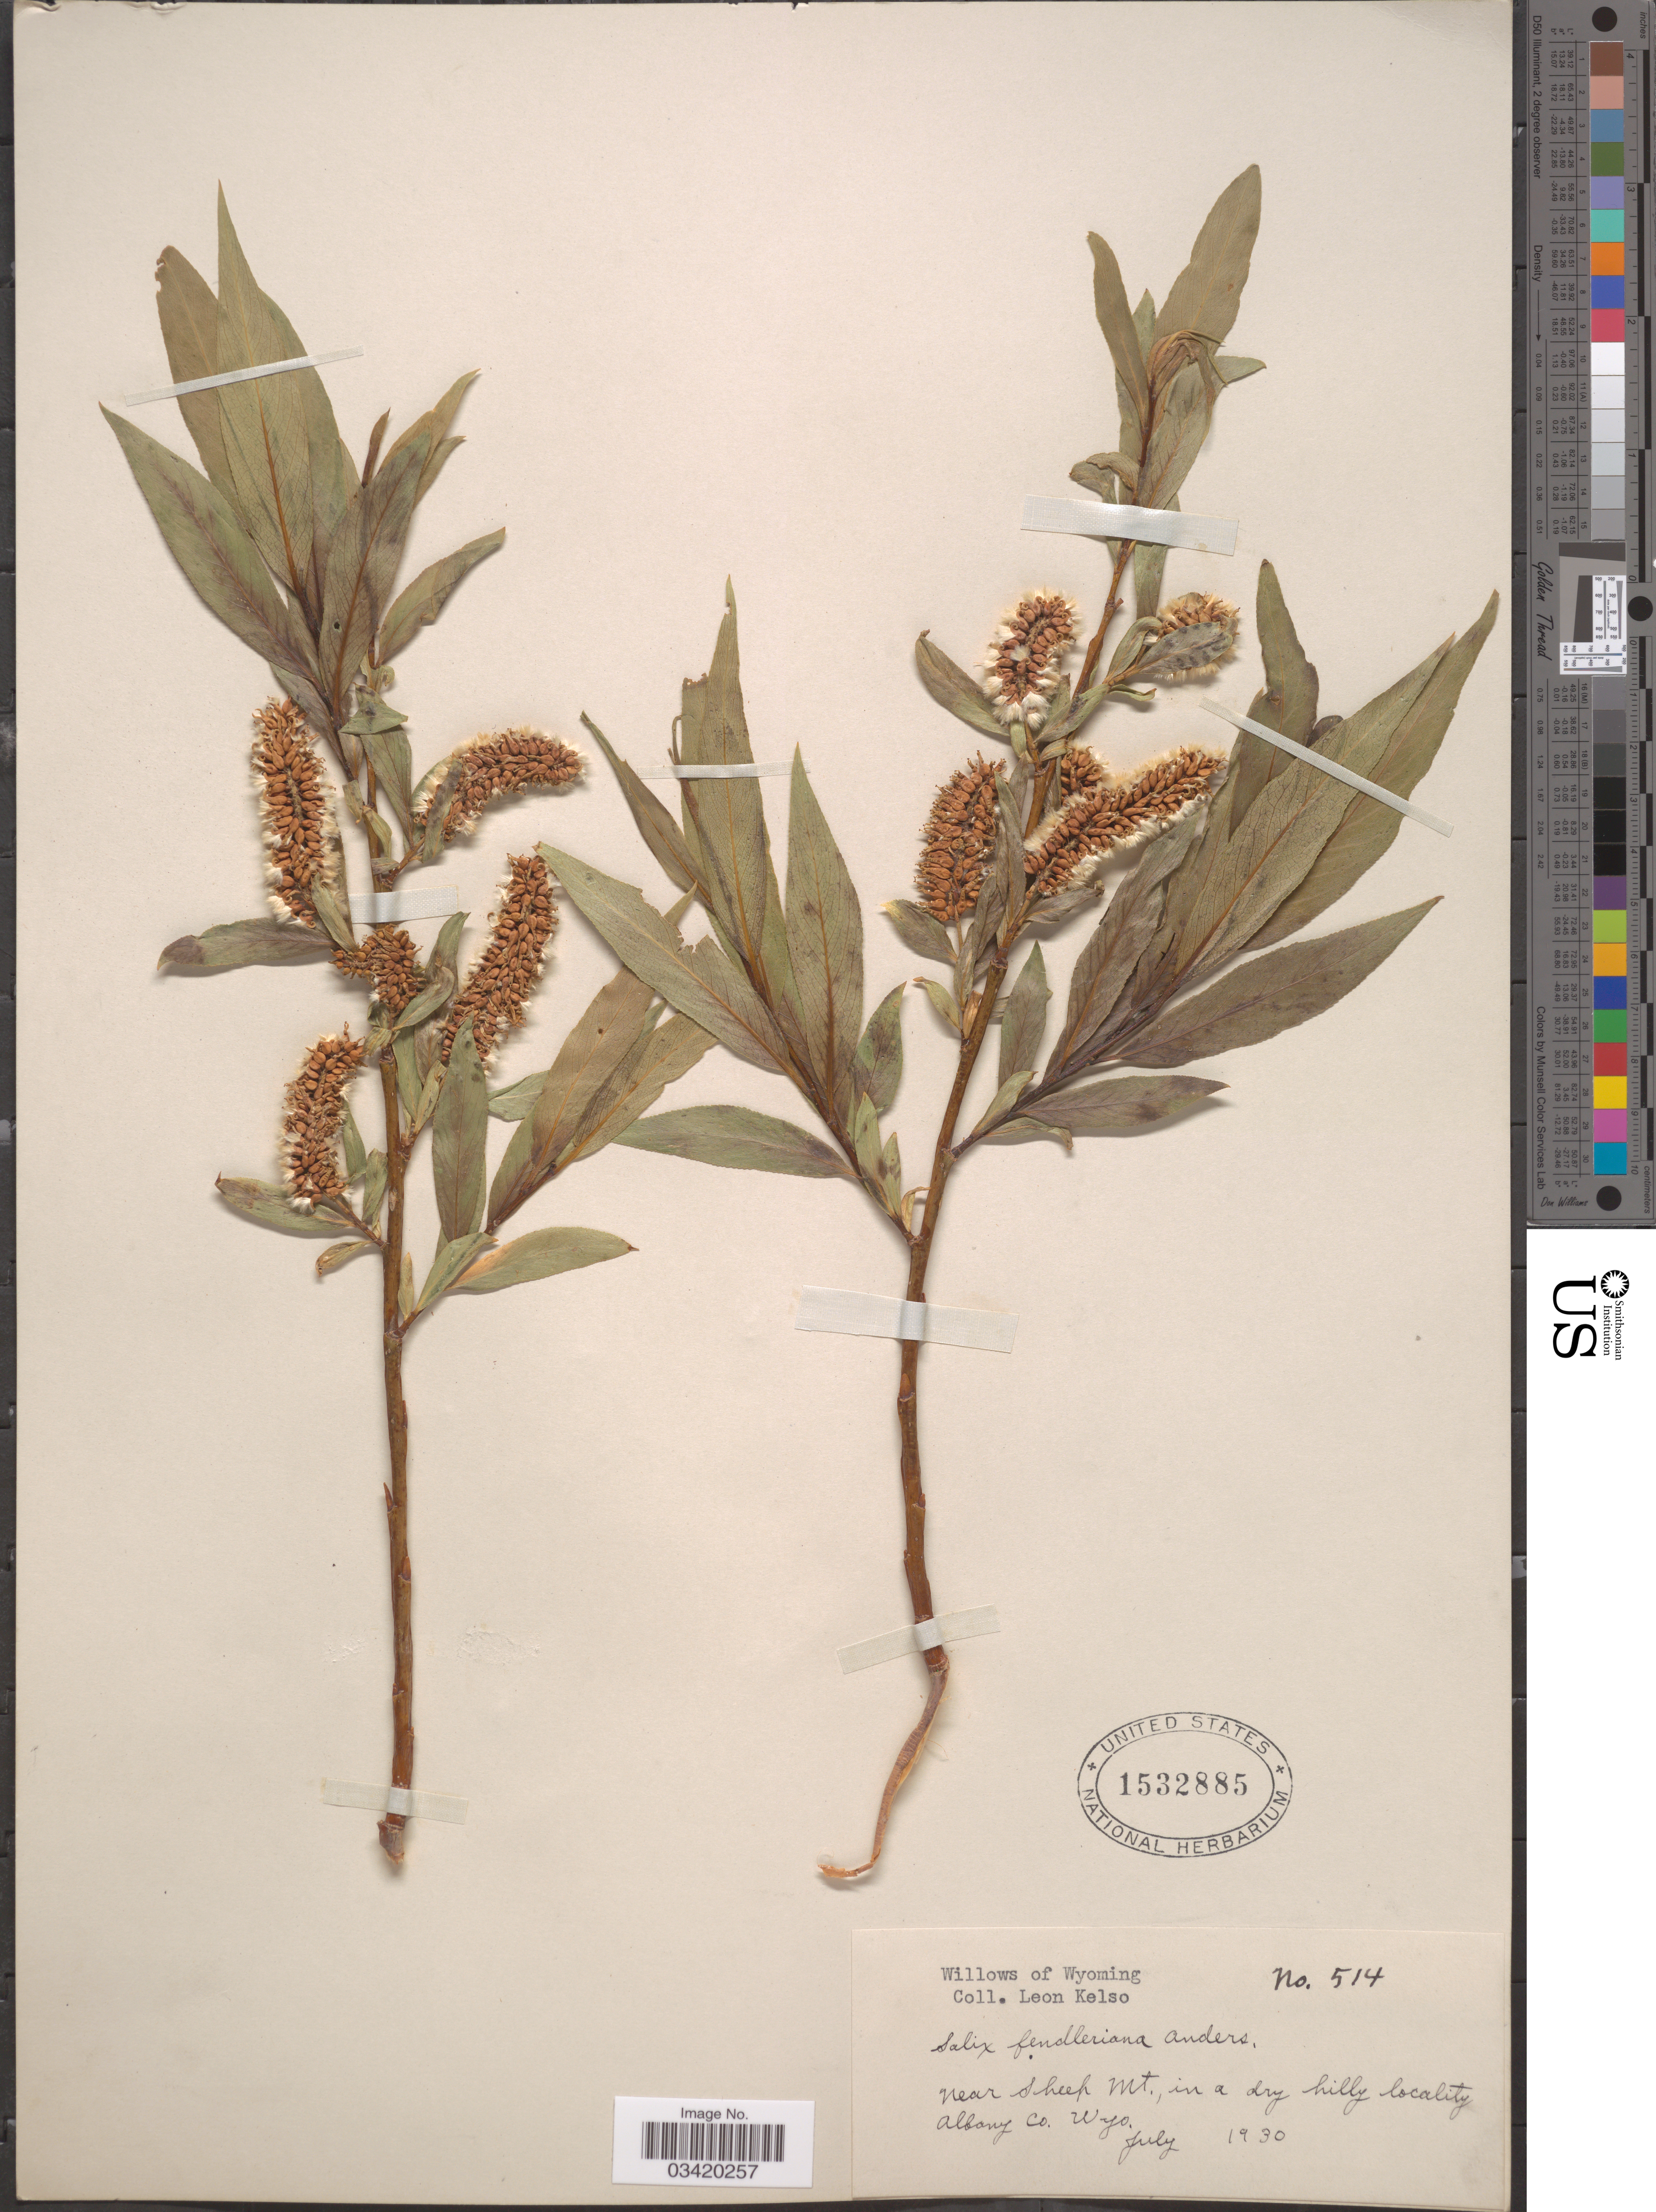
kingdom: Plantae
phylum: Tracheophyta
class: Magnoliopsida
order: Malpighiales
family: Salicaceae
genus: Salix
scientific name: Salix fendleriana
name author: Andersson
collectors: L. Kelso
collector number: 514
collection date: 1930-07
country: United States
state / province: Wyoming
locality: Near Sheep Mt., in a dry hilly locality. Albany Co.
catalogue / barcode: US 1532885